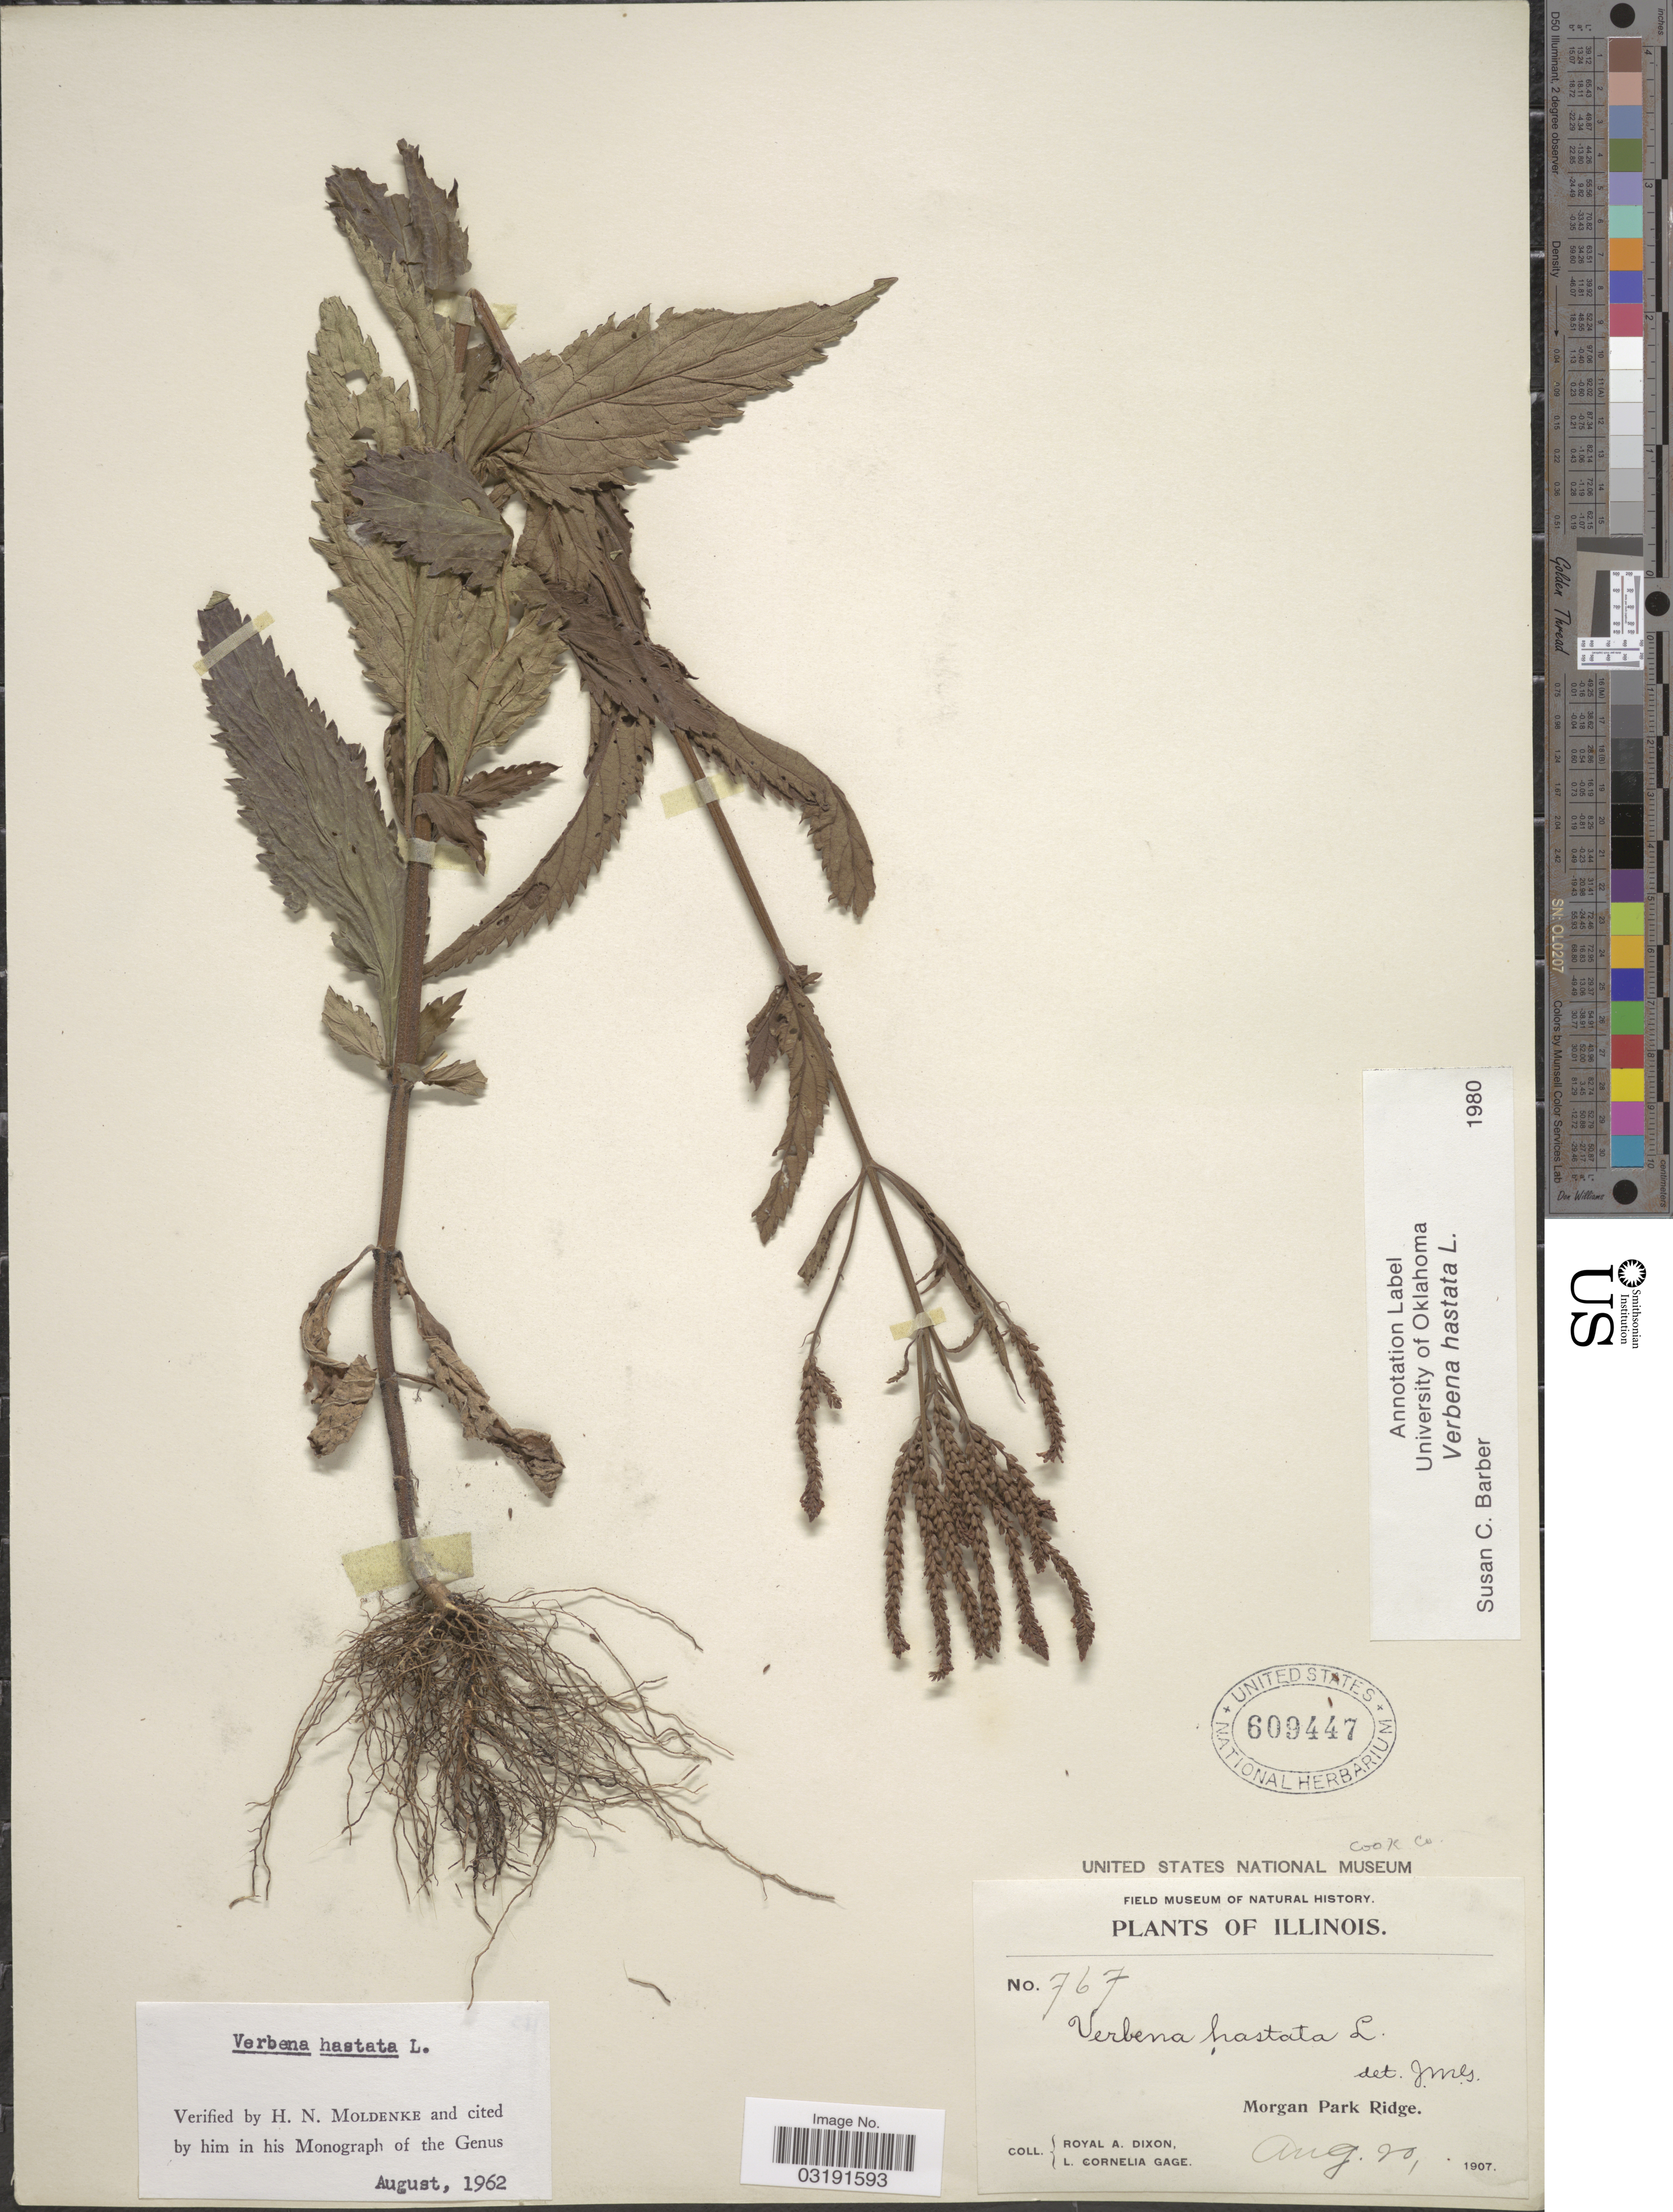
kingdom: Plantae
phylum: Tracheophyta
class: Magnoliopsida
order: Lamiales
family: Verbenaceae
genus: Verbena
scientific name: Verbena hastata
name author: L.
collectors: R. A. Dixon & L. Gage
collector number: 767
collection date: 1907-08-20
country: United States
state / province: Illinois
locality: Morgan Park Ridge, Cook Co.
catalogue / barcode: US 609447